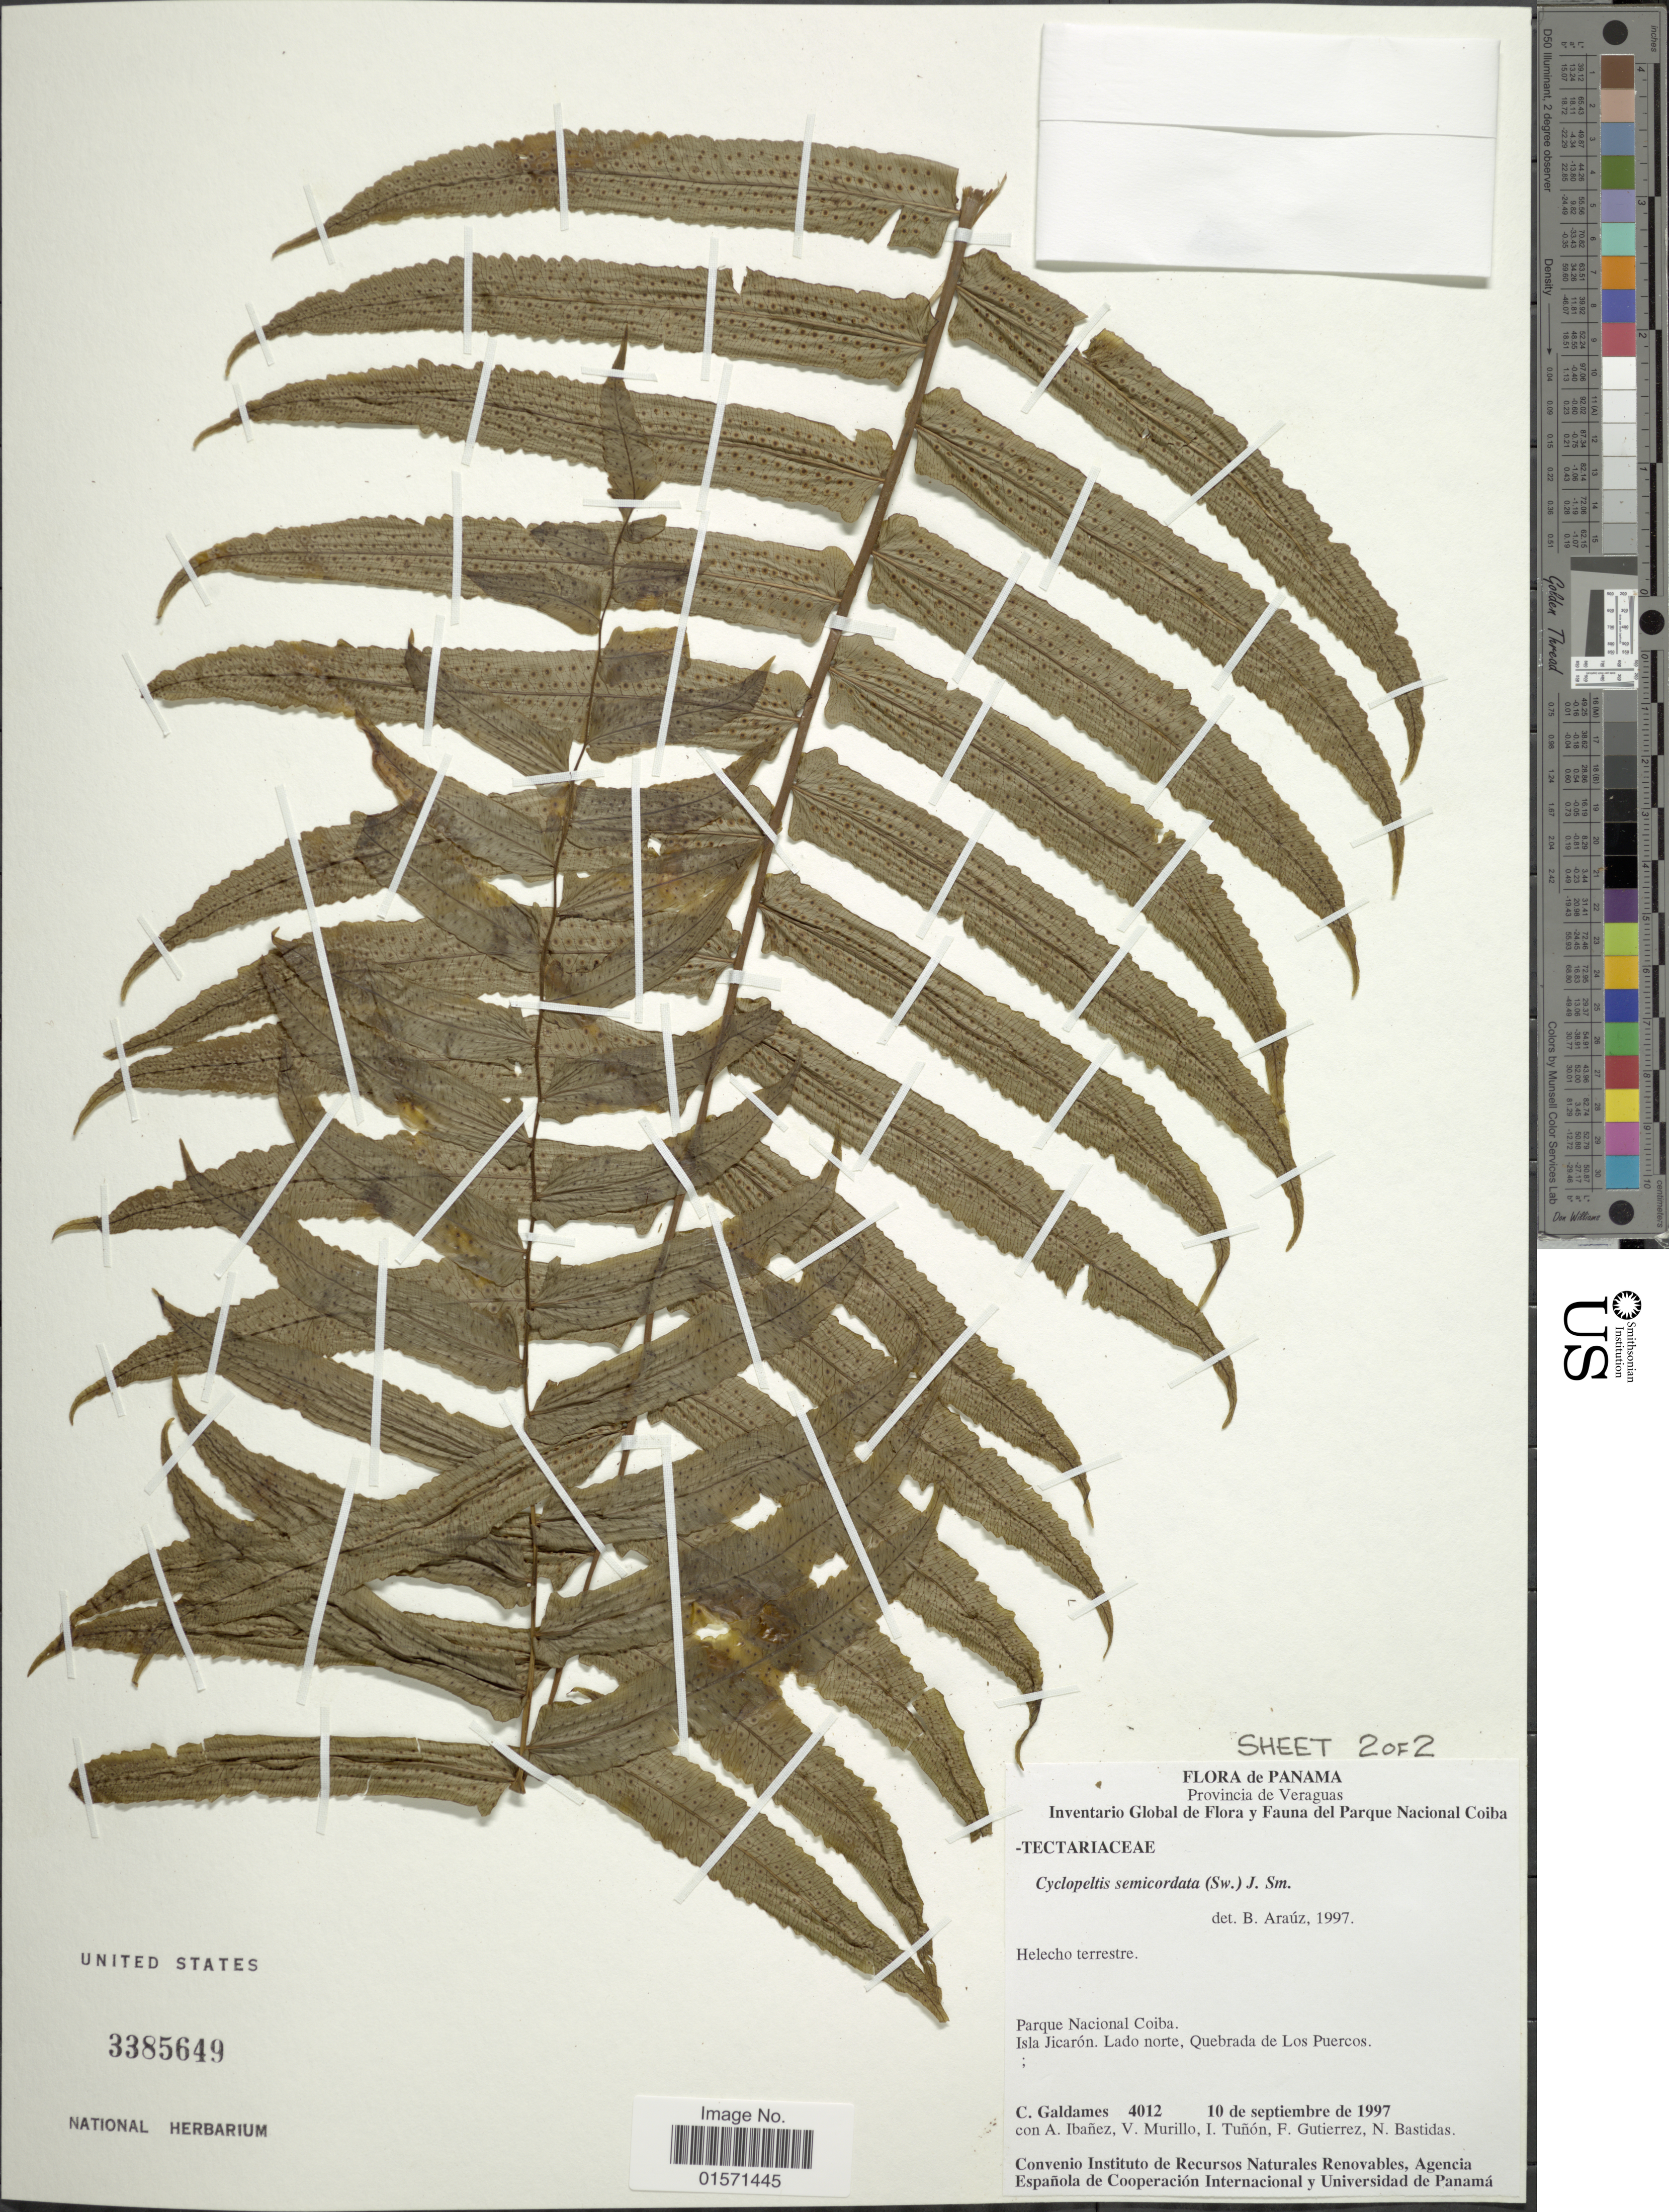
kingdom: Plantae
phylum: Tracheophyta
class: Polypodiopsida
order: Polypodiales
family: Lomariopsidaceae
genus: Cyclopeltis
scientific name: Cyclopeltis semicordata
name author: (Sw.) J. Sm.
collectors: C. Galdames, A. Ibáñez, V. Murillo, I. Tuñón & et al.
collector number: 4012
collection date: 1997-09-10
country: Panama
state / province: Veraguas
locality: Provincia de Veraguas. Helecho terreste. Parque Nacional Coiba. Isla Jicaron. Lado norte, Quebrada de Los Puercos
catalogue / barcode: US 3385649